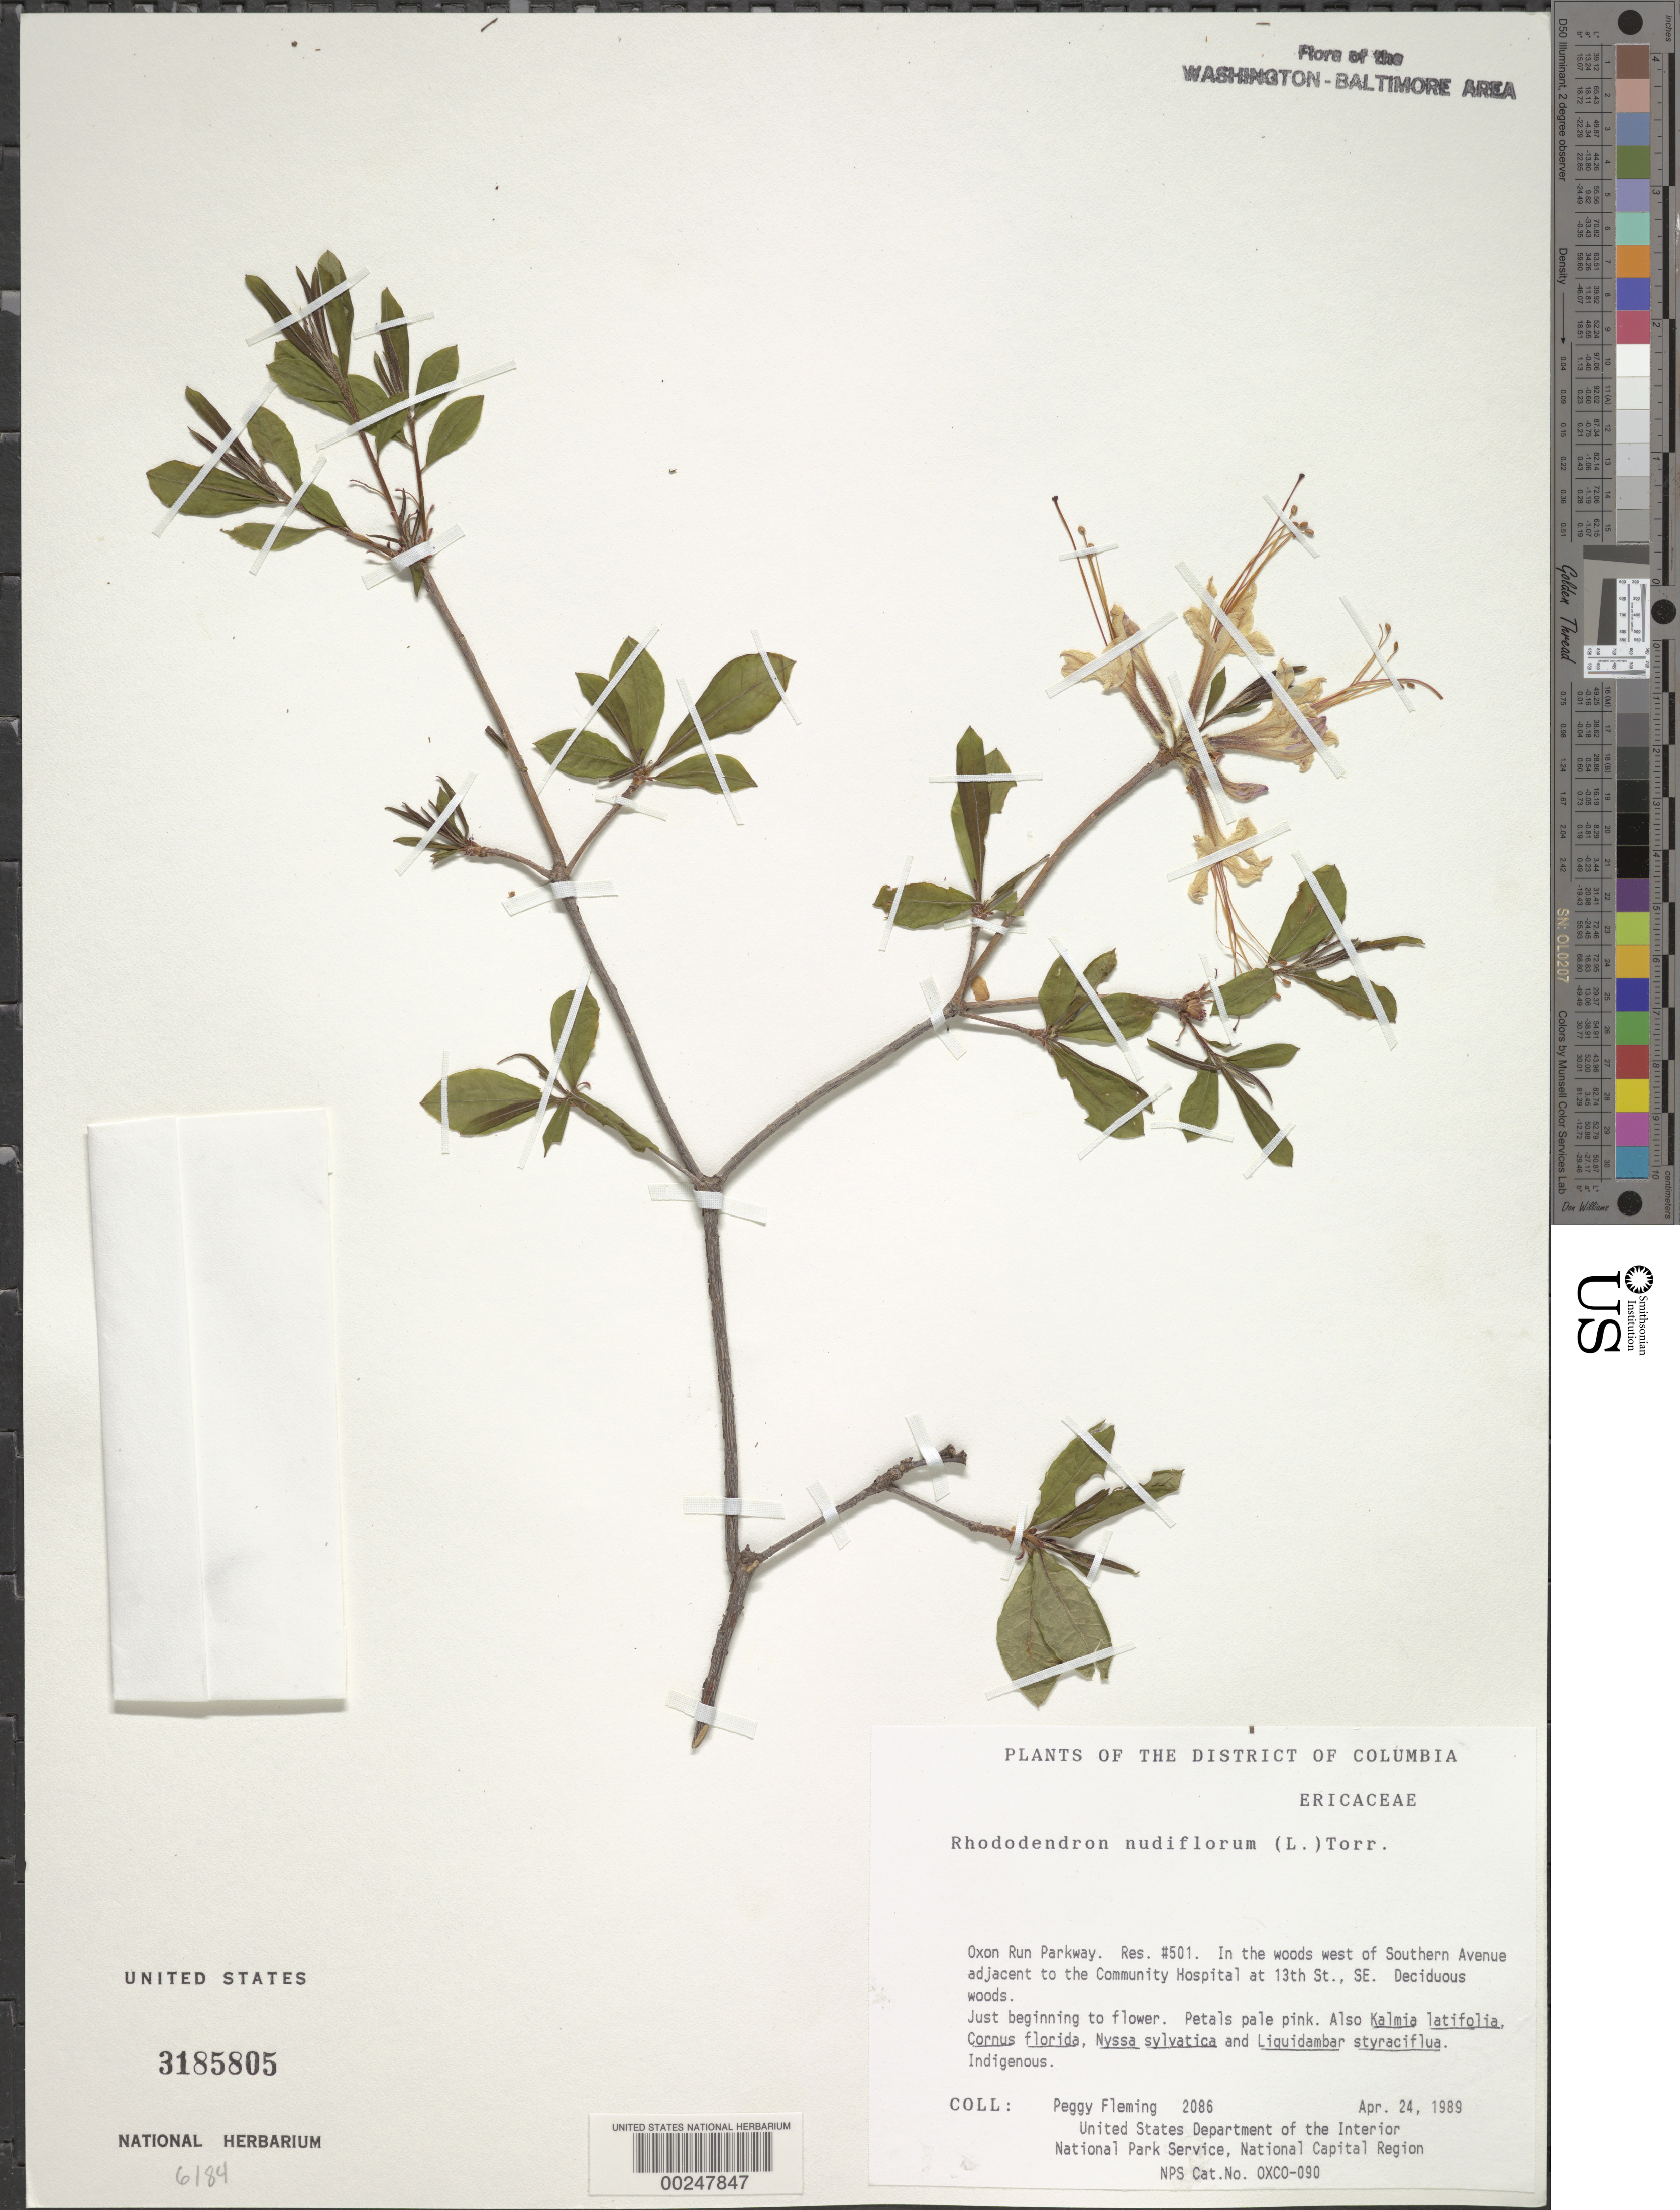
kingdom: Plantae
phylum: Tracheophyta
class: Magnoliopsida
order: Ericales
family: Ericaceae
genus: Rhododendron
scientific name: Rhododendron periclymenoides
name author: (Michx.) Shinners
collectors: P. Fleming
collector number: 2086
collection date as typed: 24 Apr 1989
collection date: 1989-04-24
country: United States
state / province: District of Columbia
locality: Oxon Run Parkway, Res #501, W of Southern Ave, adjacent to the Community Hospital at 13th St, Se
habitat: Deciduous woods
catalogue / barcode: US 3185805